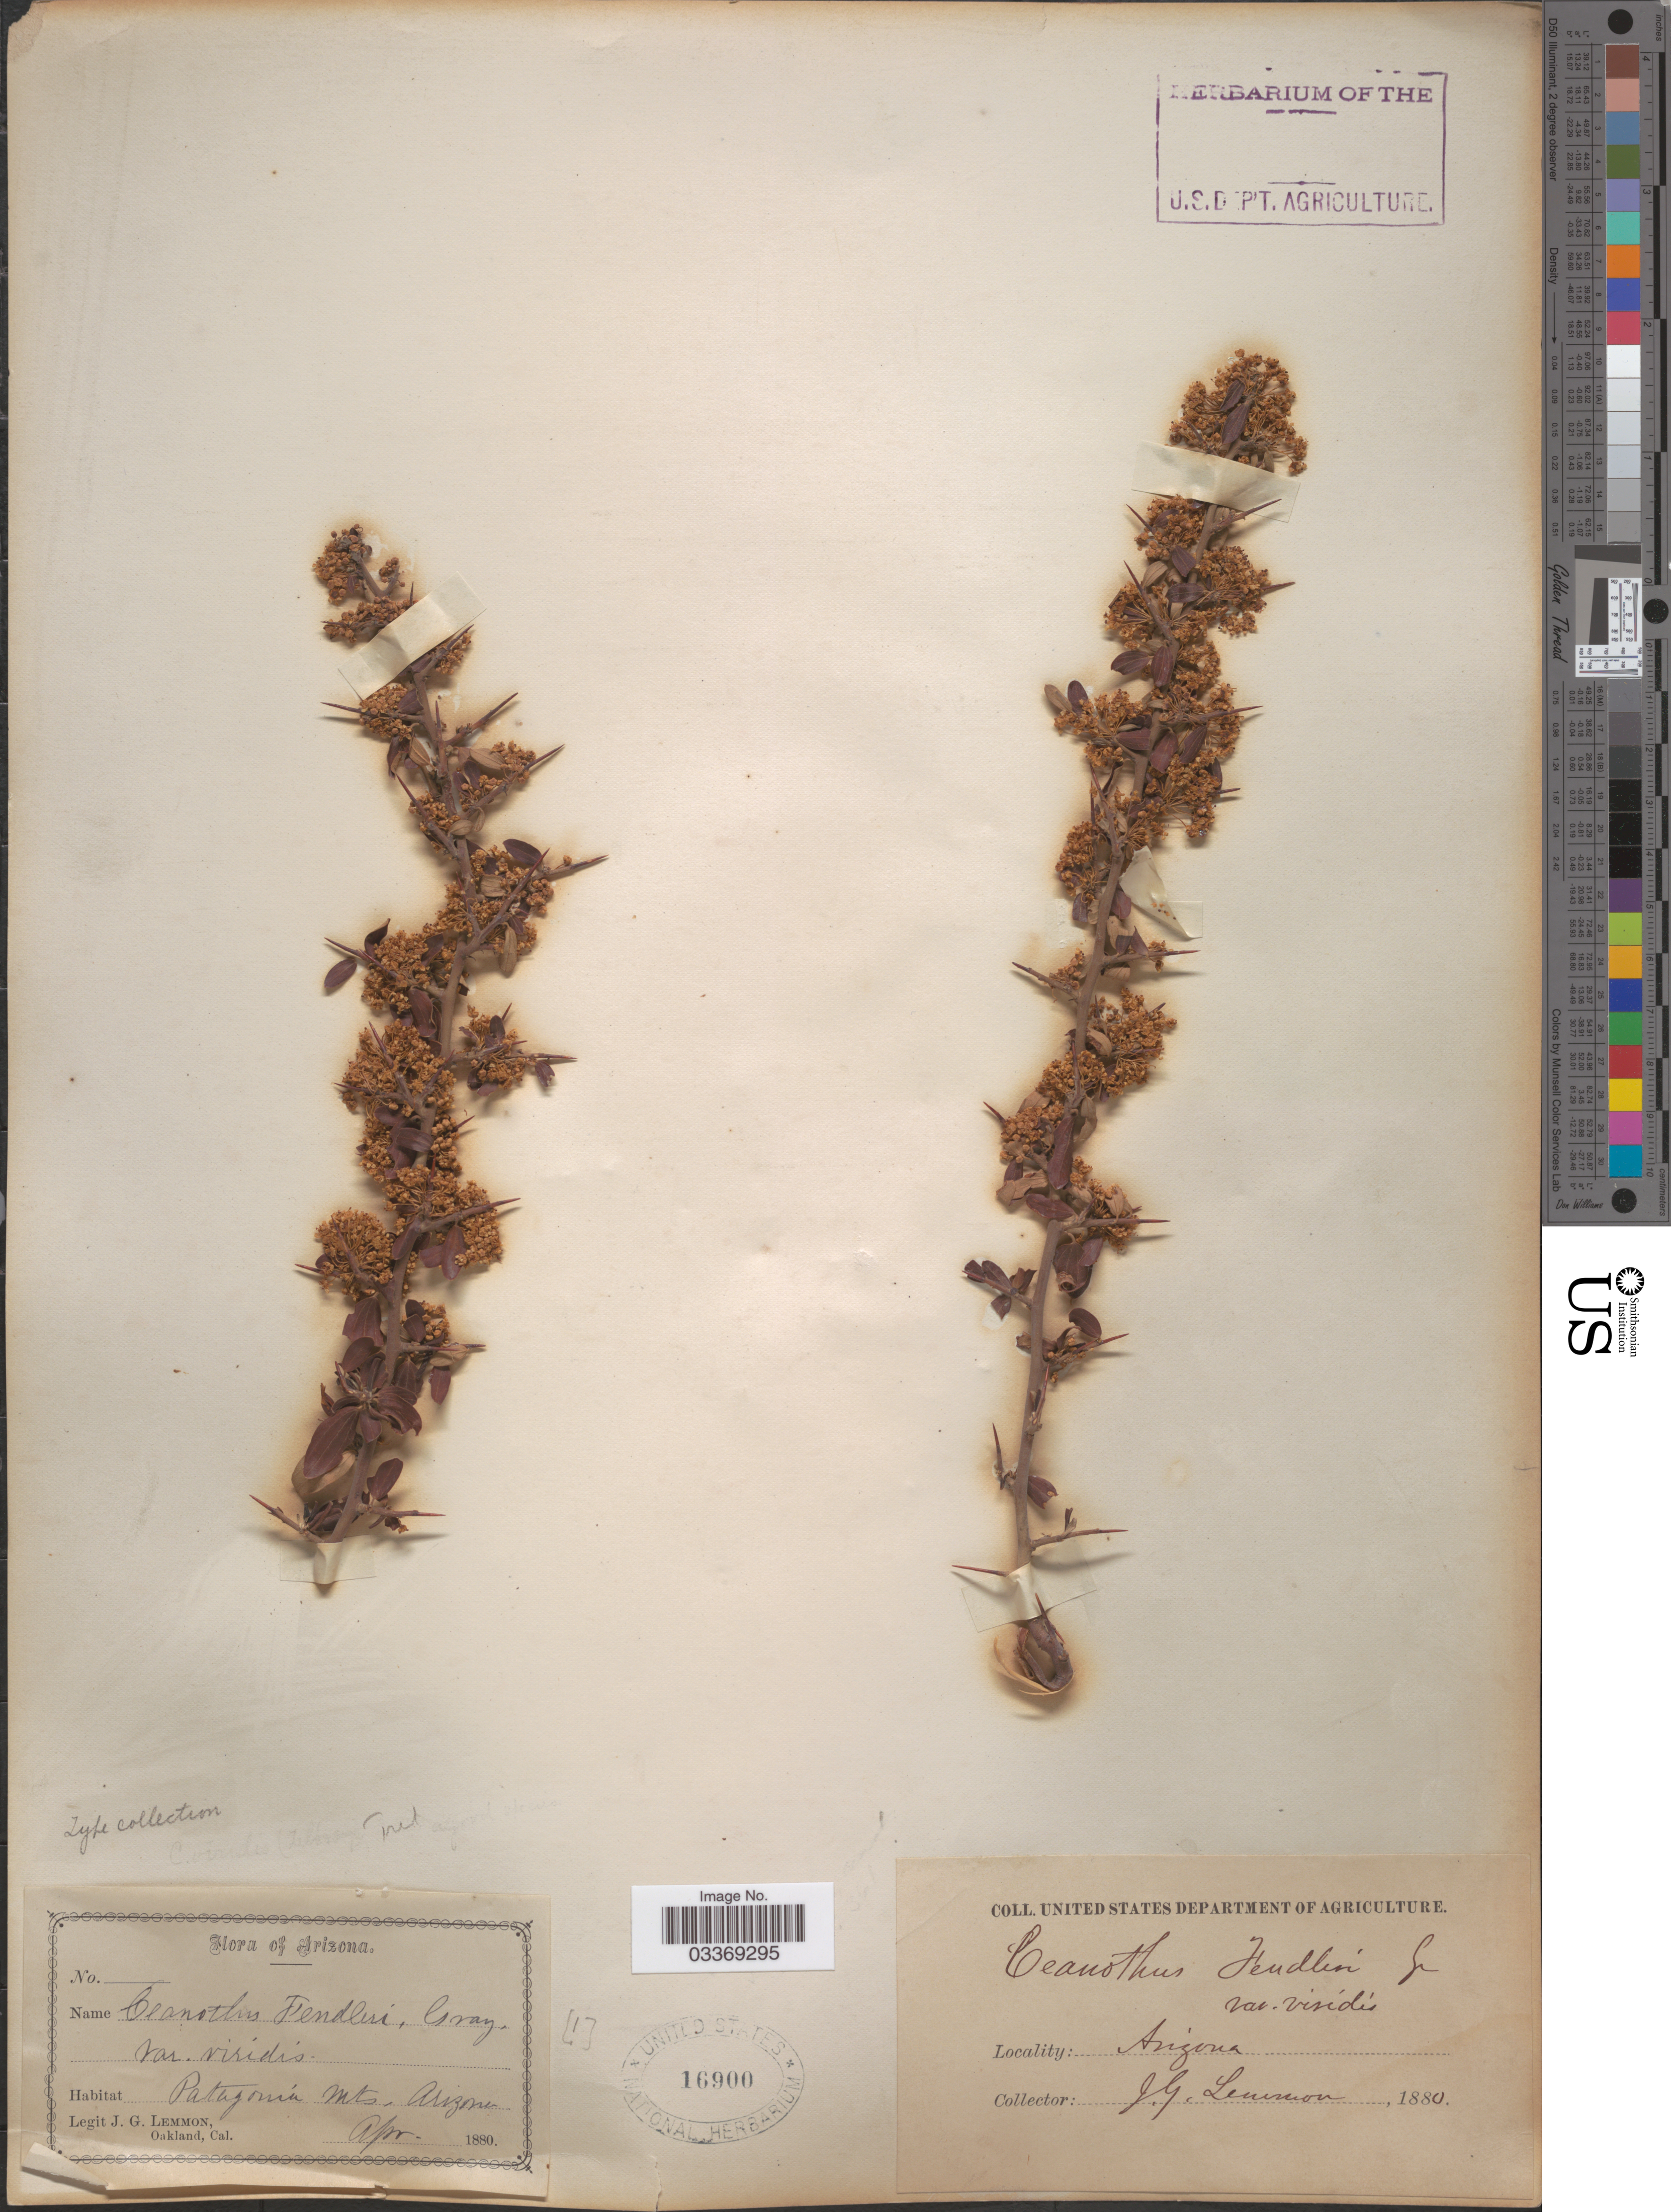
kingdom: Plantae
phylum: Tracheophyta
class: Magnoliopsida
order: Rosales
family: Rhamnaceae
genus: Ceanothus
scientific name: Ceanothus fendleri var. viridis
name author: A. Gray ex Trel.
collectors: J. Lemmon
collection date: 1880-04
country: United States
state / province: Arizona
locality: Patagonia Mts.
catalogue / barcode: US 16900